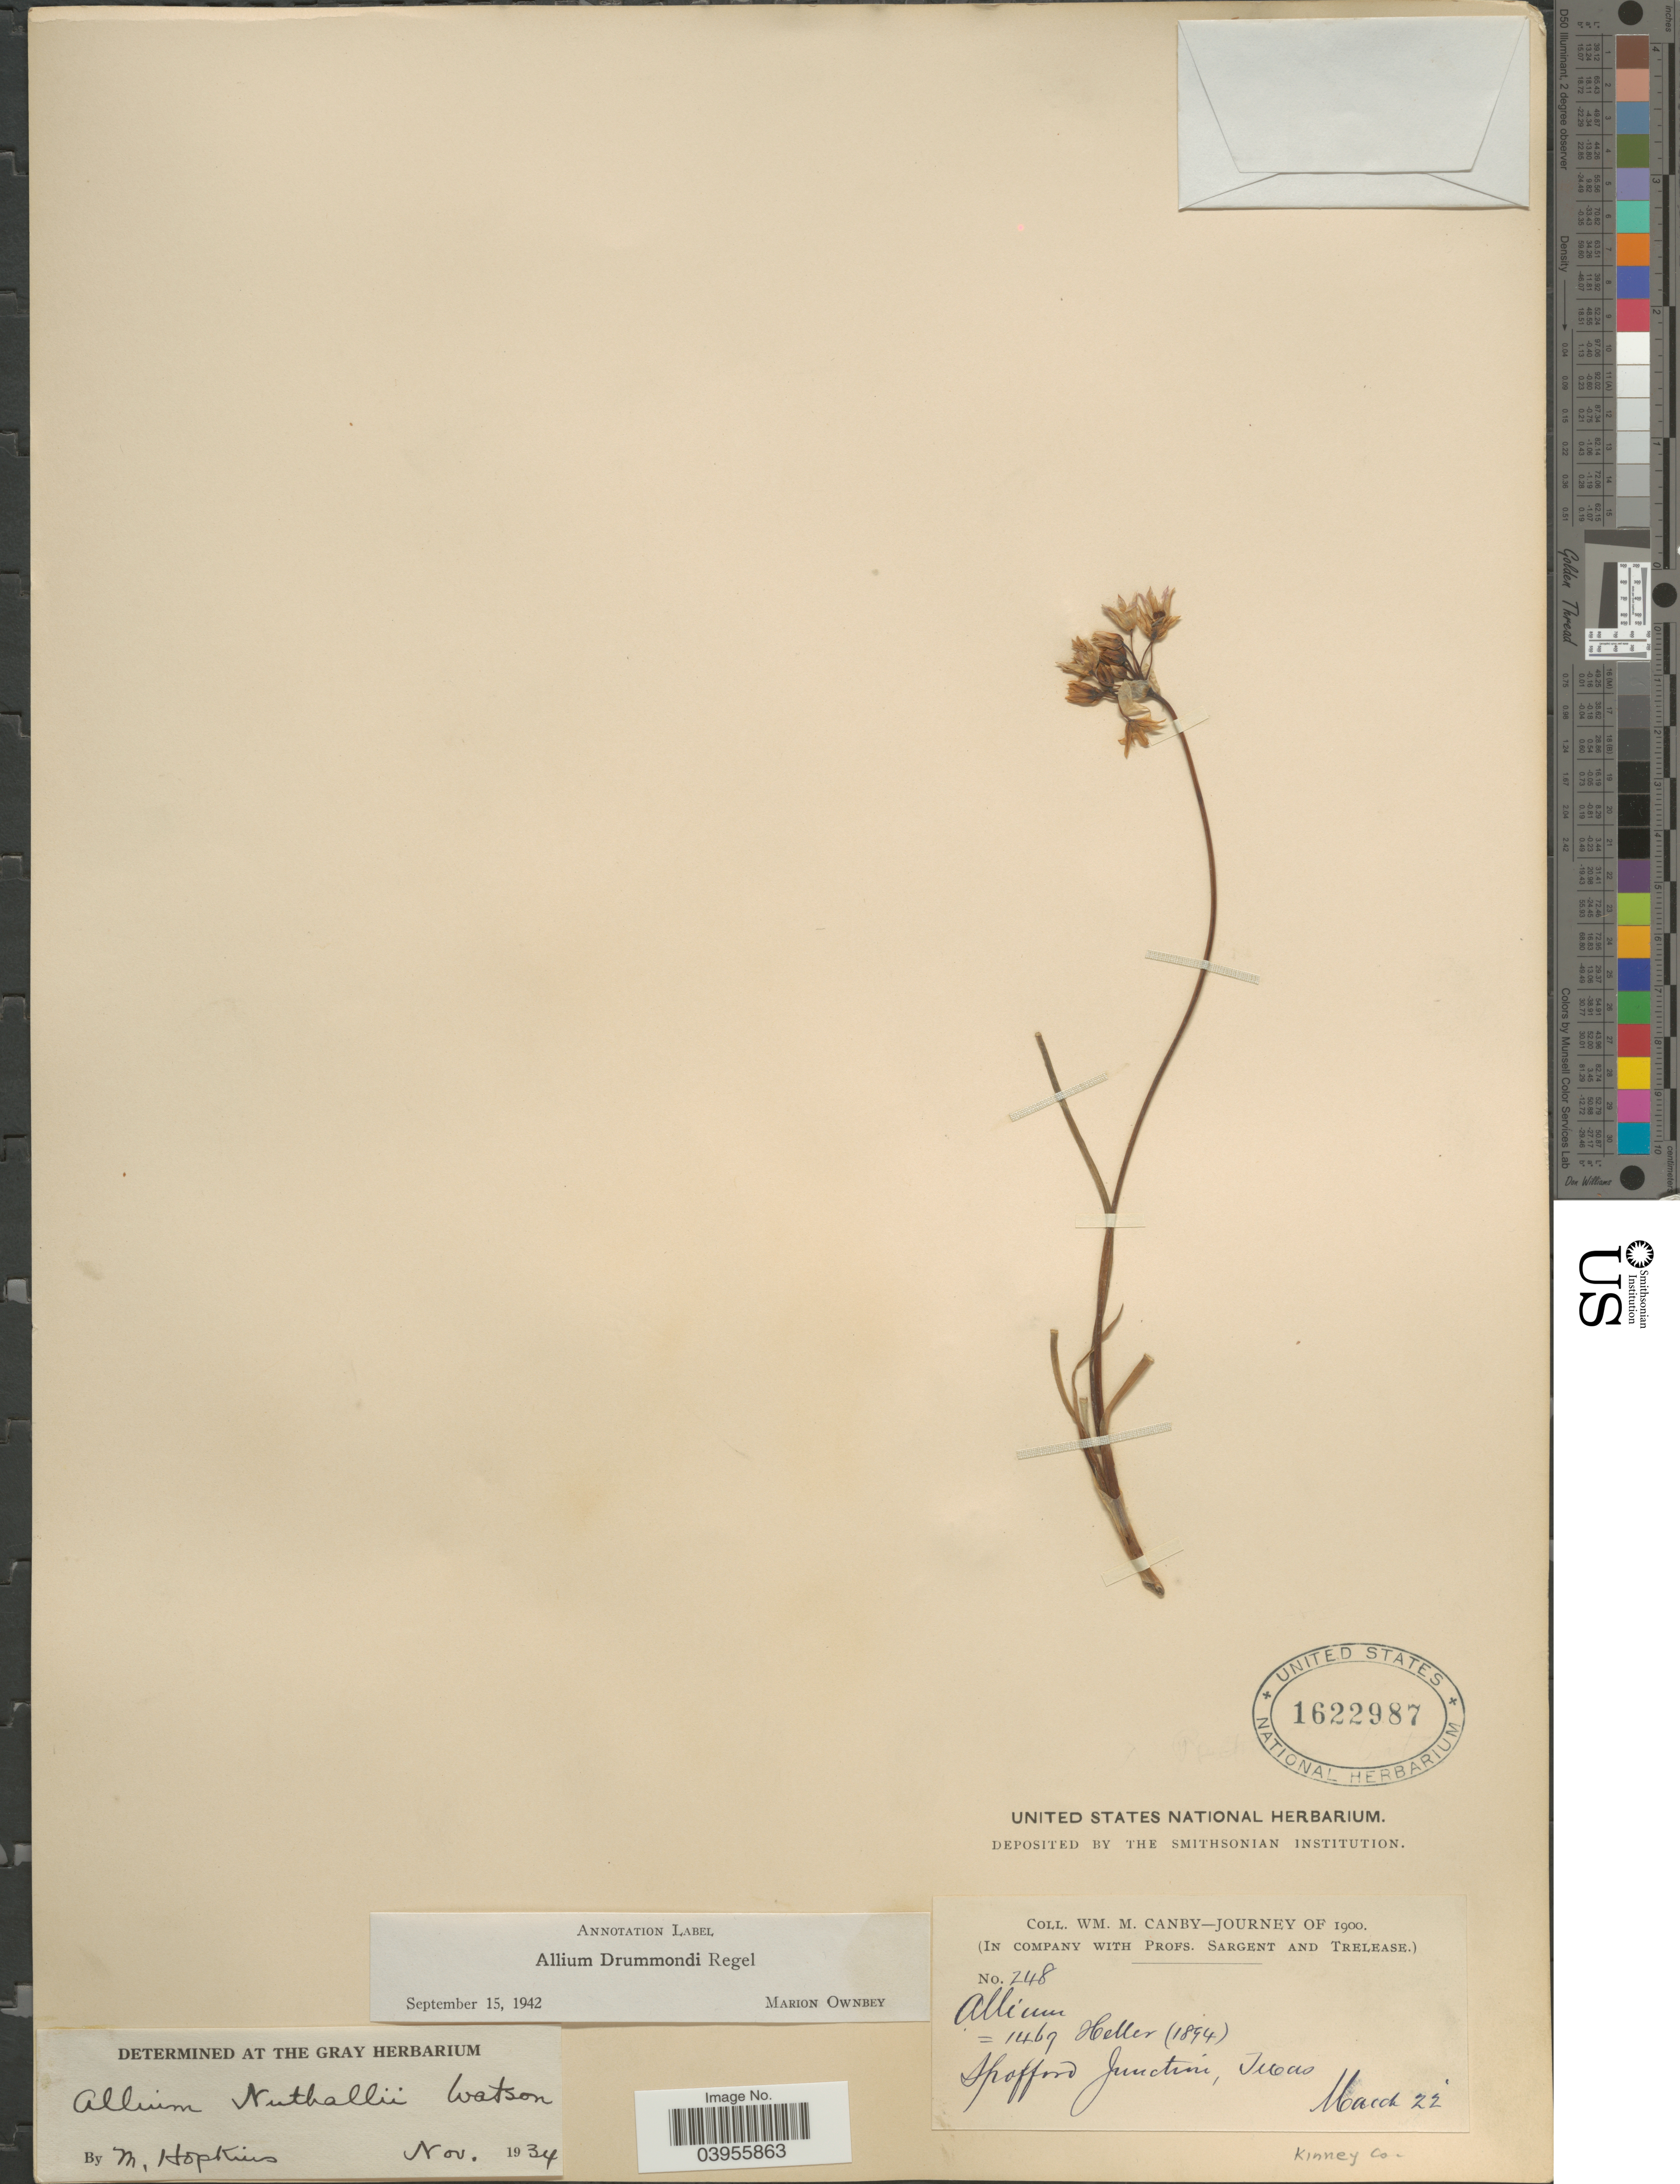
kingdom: Plantae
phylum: Tracheophyta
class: Liliopsida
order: Asparagales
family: Amaryllidaceae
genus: Allium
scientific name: Allium drummondii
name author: Regel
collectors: W. Canby, Prof. Sargent & Prof. Trelease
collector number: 248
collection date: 1900-03-22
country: United States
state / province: Texas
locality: Spofford Junction. Kinney Co.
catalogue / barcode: US 1622987